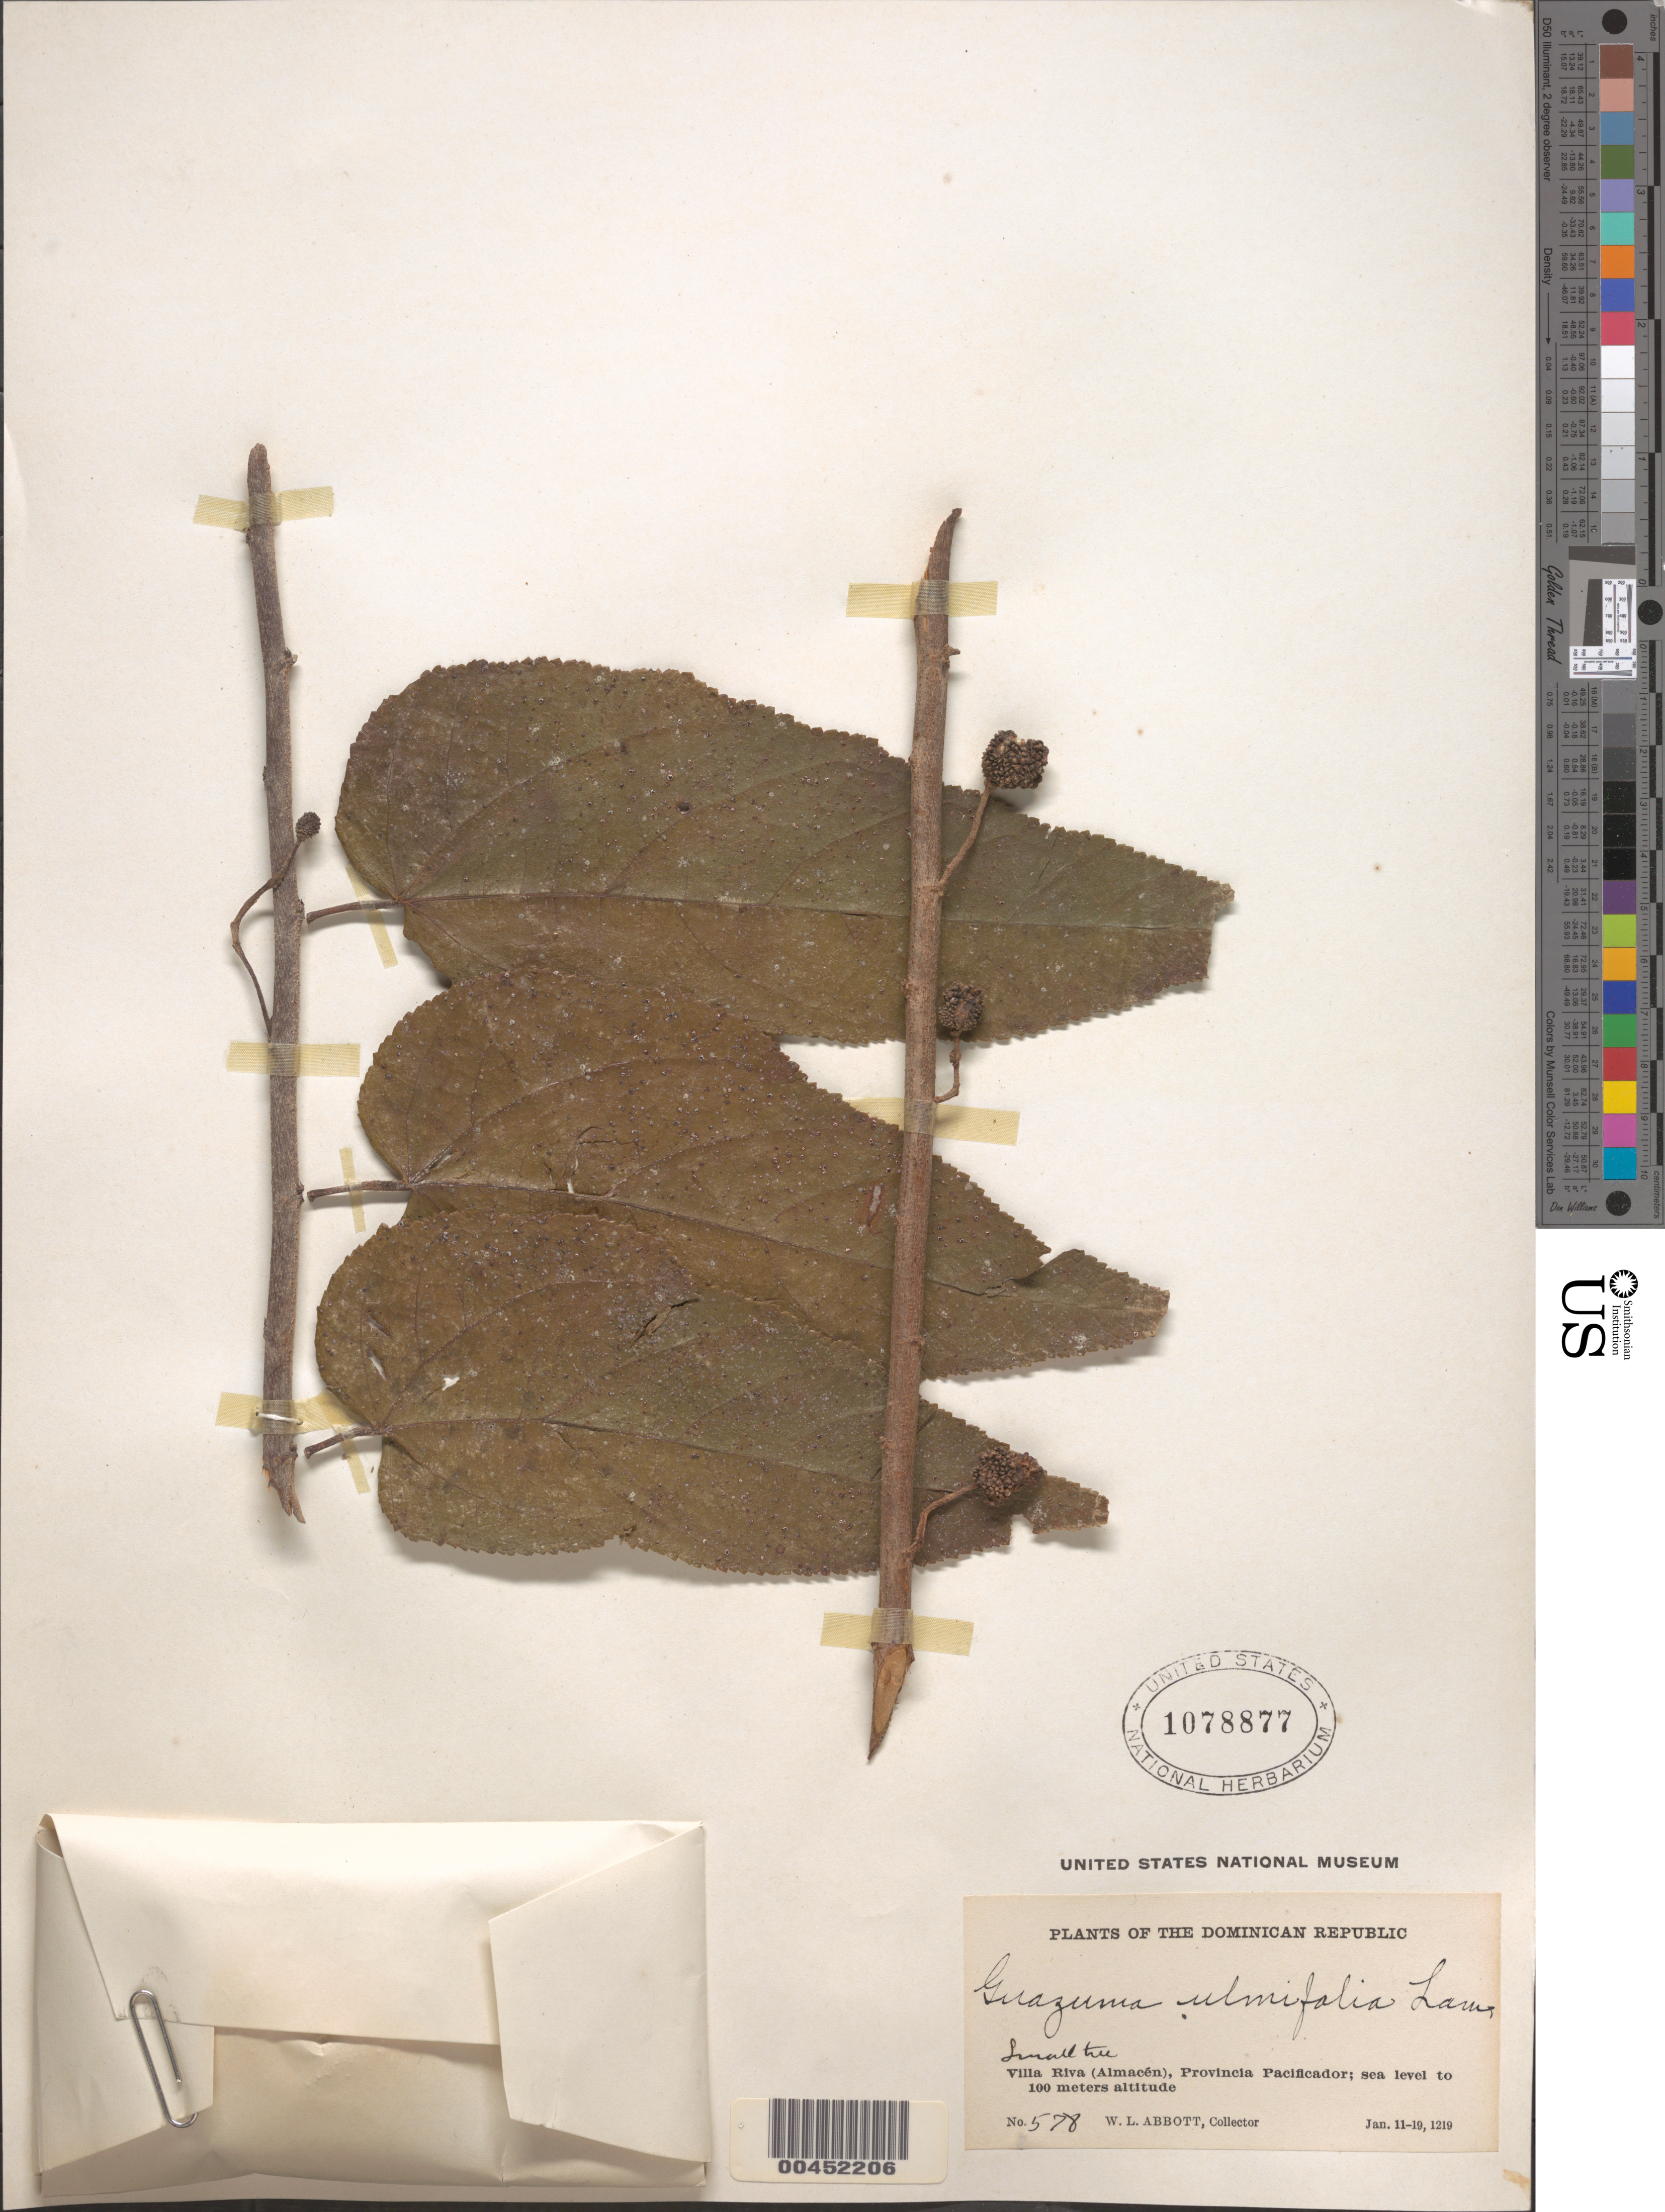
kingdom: Plantae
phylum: Tracheophyta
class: Magnoliopsida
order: Malvales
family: Malvaceae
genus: Guazuma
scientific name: Guazuma ulmifolia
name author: Lam.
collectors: W. L. Abbott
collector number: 578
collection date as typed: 11 Jan 1921 to 19 Jan 1921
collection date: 1921-01-11/1921-01-19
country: Dominican Republic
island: Hispaniola Island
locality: Villa Riva (Almacén), Provincia Pacficador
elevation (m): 0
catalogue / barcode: US 1078877